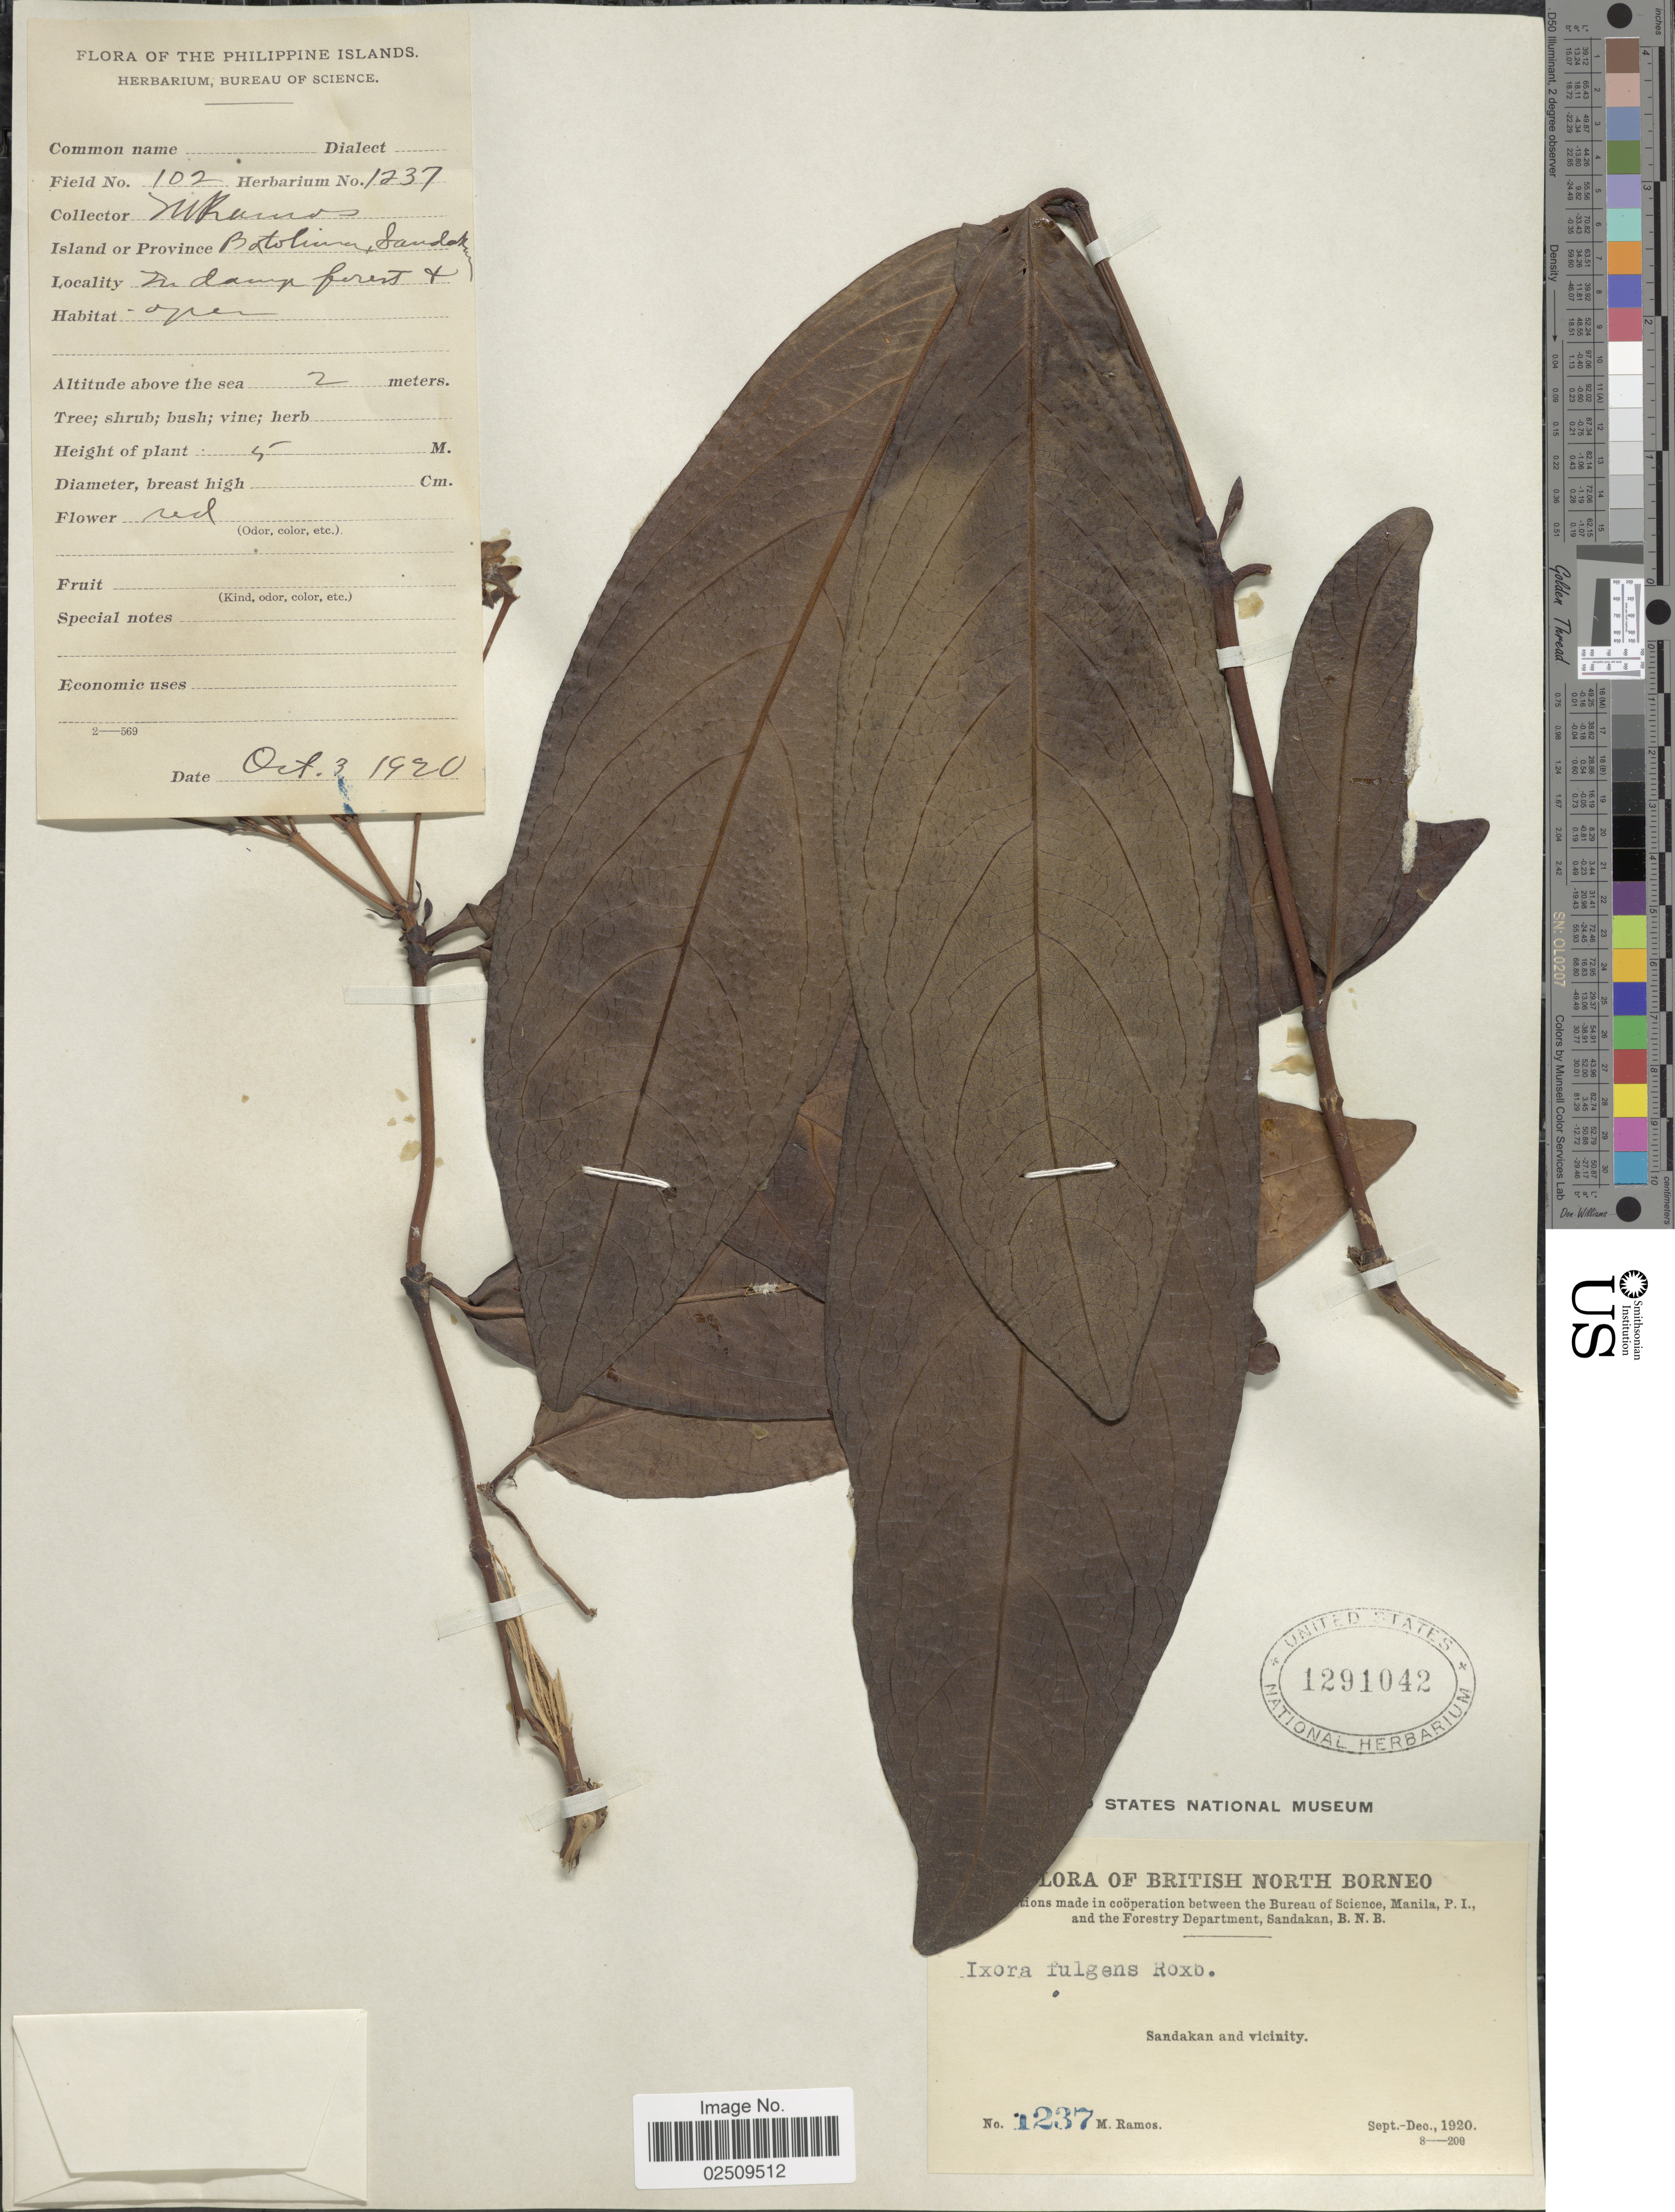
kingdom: Plantae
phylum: Tracheophyta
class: Magnoliopsida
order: Gentianales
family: Rubiaceae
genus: Ixora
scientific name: Ixora fulgens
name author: Bremek.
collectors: M. Ramos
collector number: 1237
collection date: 1920-09/1920-12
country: Malaysia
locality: British North Borneo, Sandakan and vicinity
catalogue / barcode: US 1291042